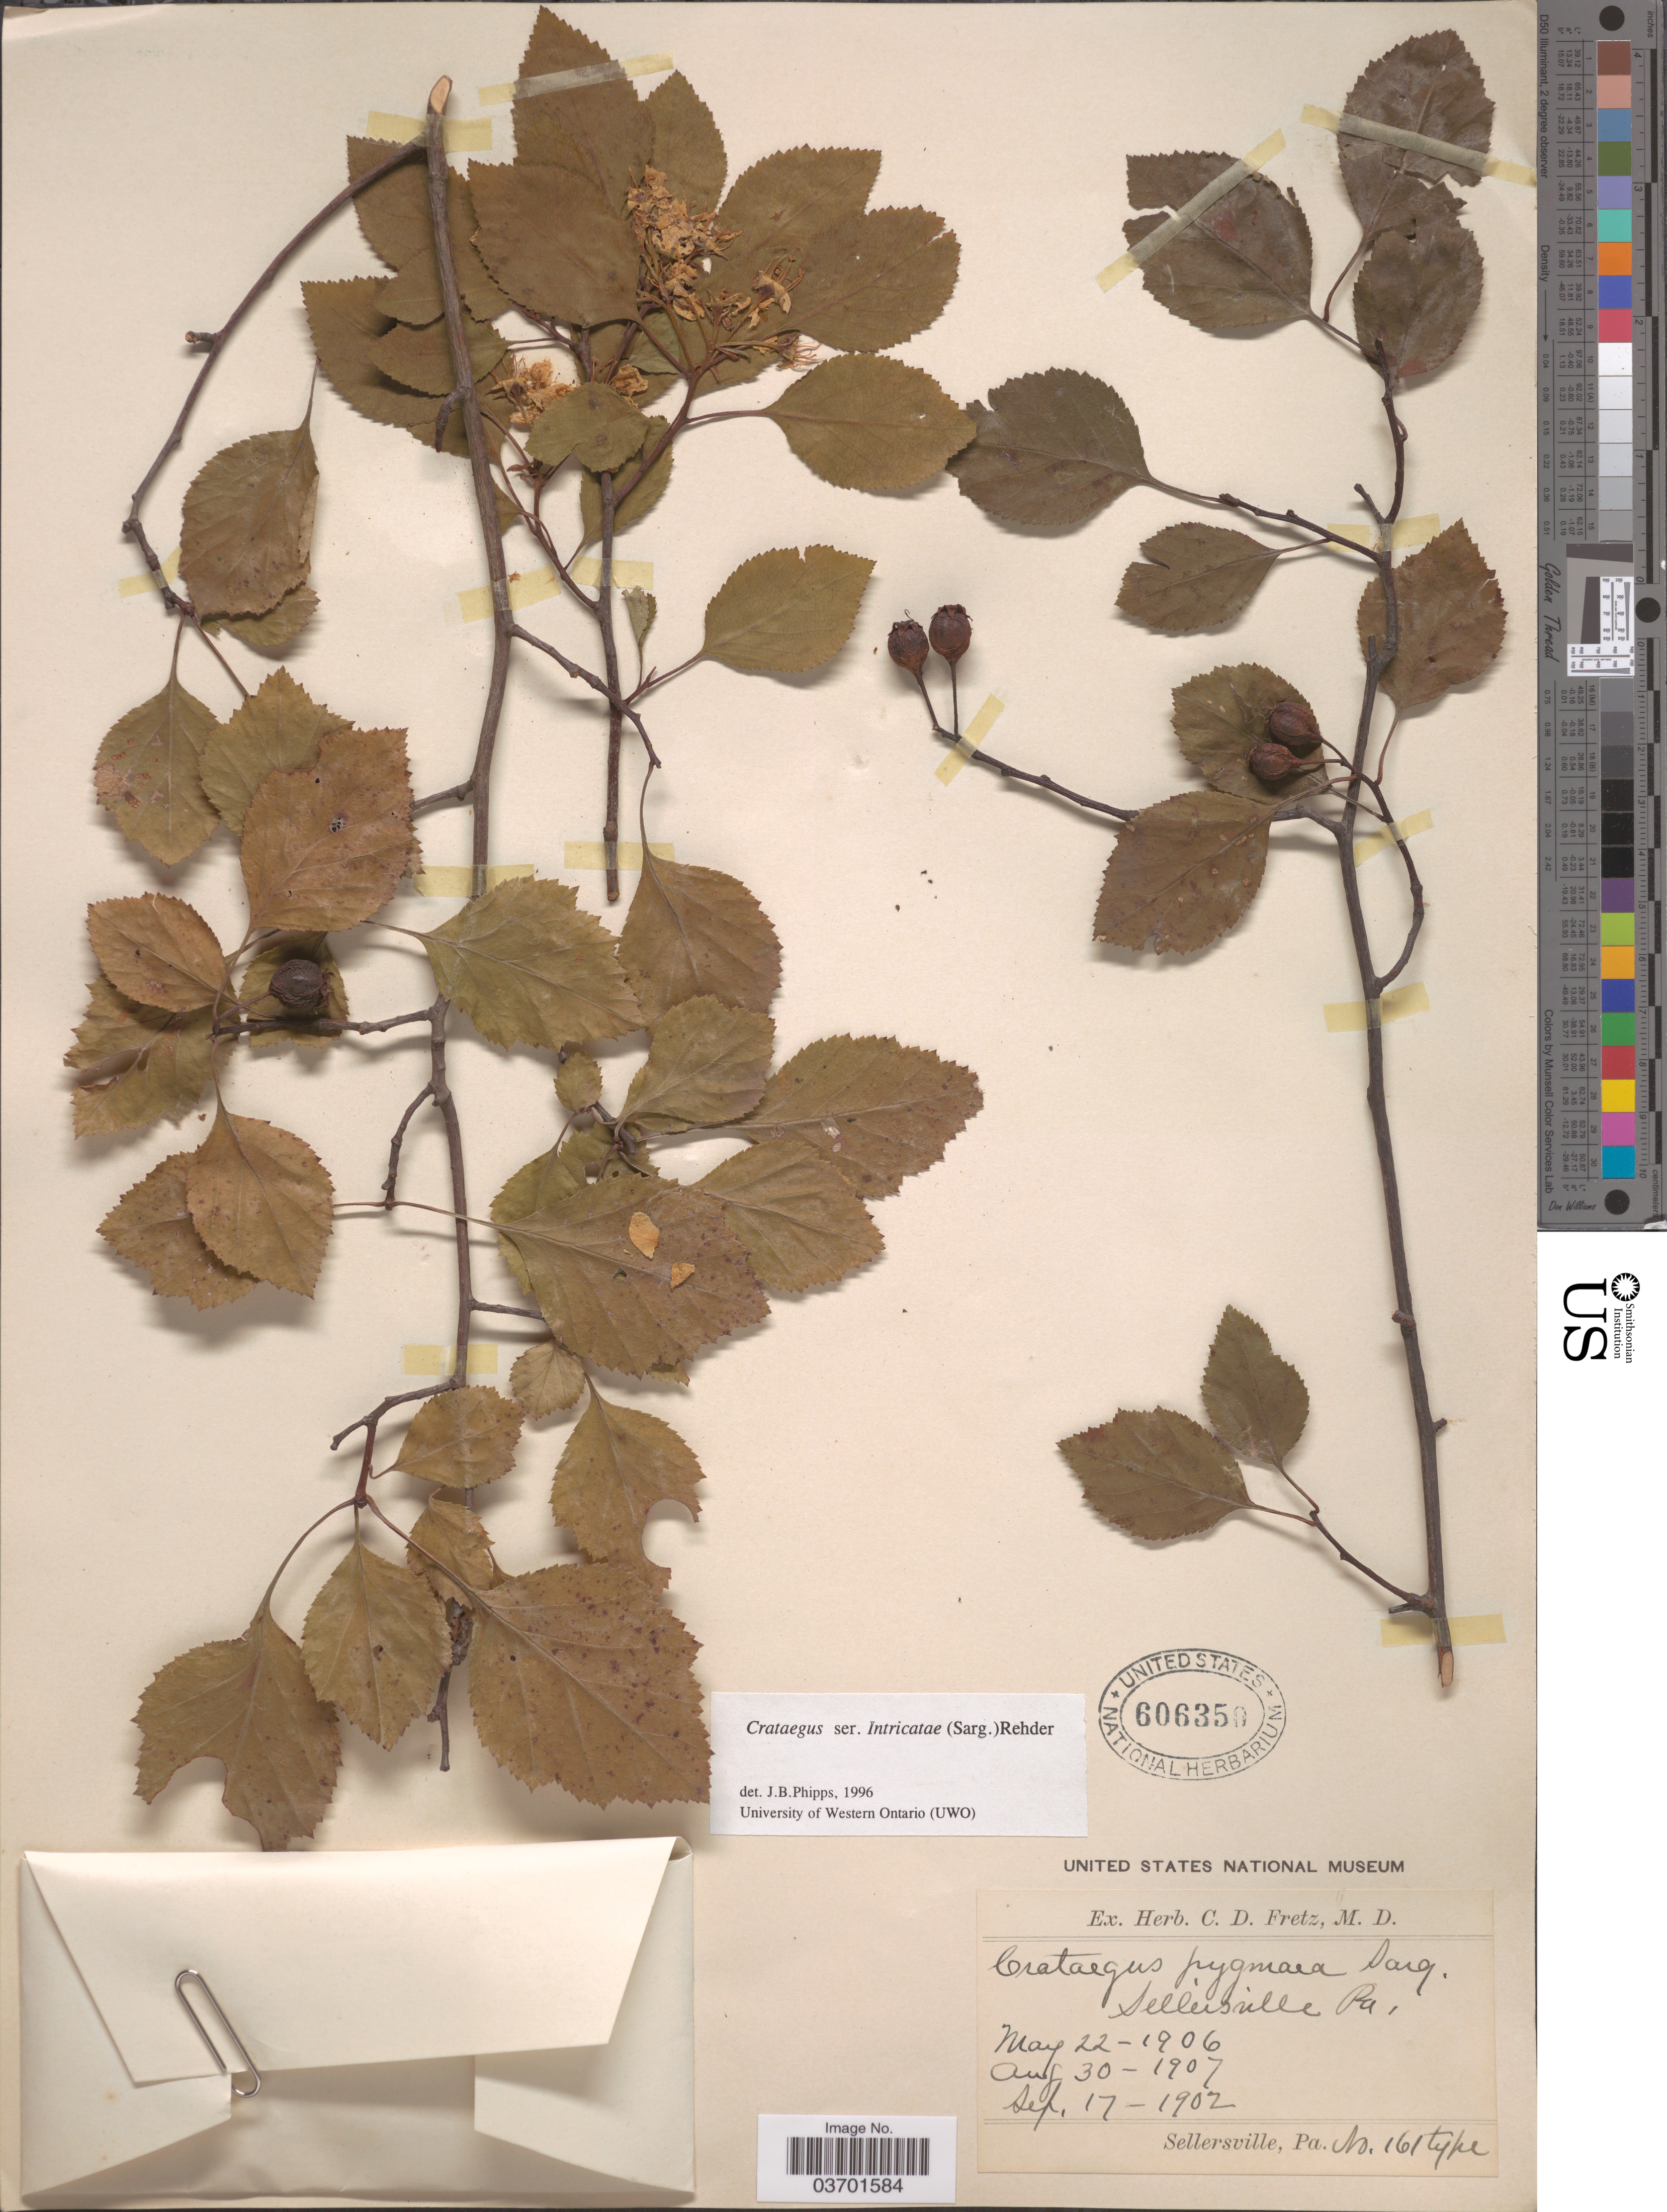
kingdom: Plantae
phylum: Tracheophyta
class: Magnoliopsida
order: Rosales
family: Rosaceae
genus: Crataegus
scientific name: Crataegus pygmaea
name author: Sarg.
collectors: ex herb. C.D. Fretz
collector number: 161type?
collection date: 1902-09-17/1907-08-30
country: United States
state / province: Pennsylvania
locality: Sellersville.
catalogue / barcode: US 606350